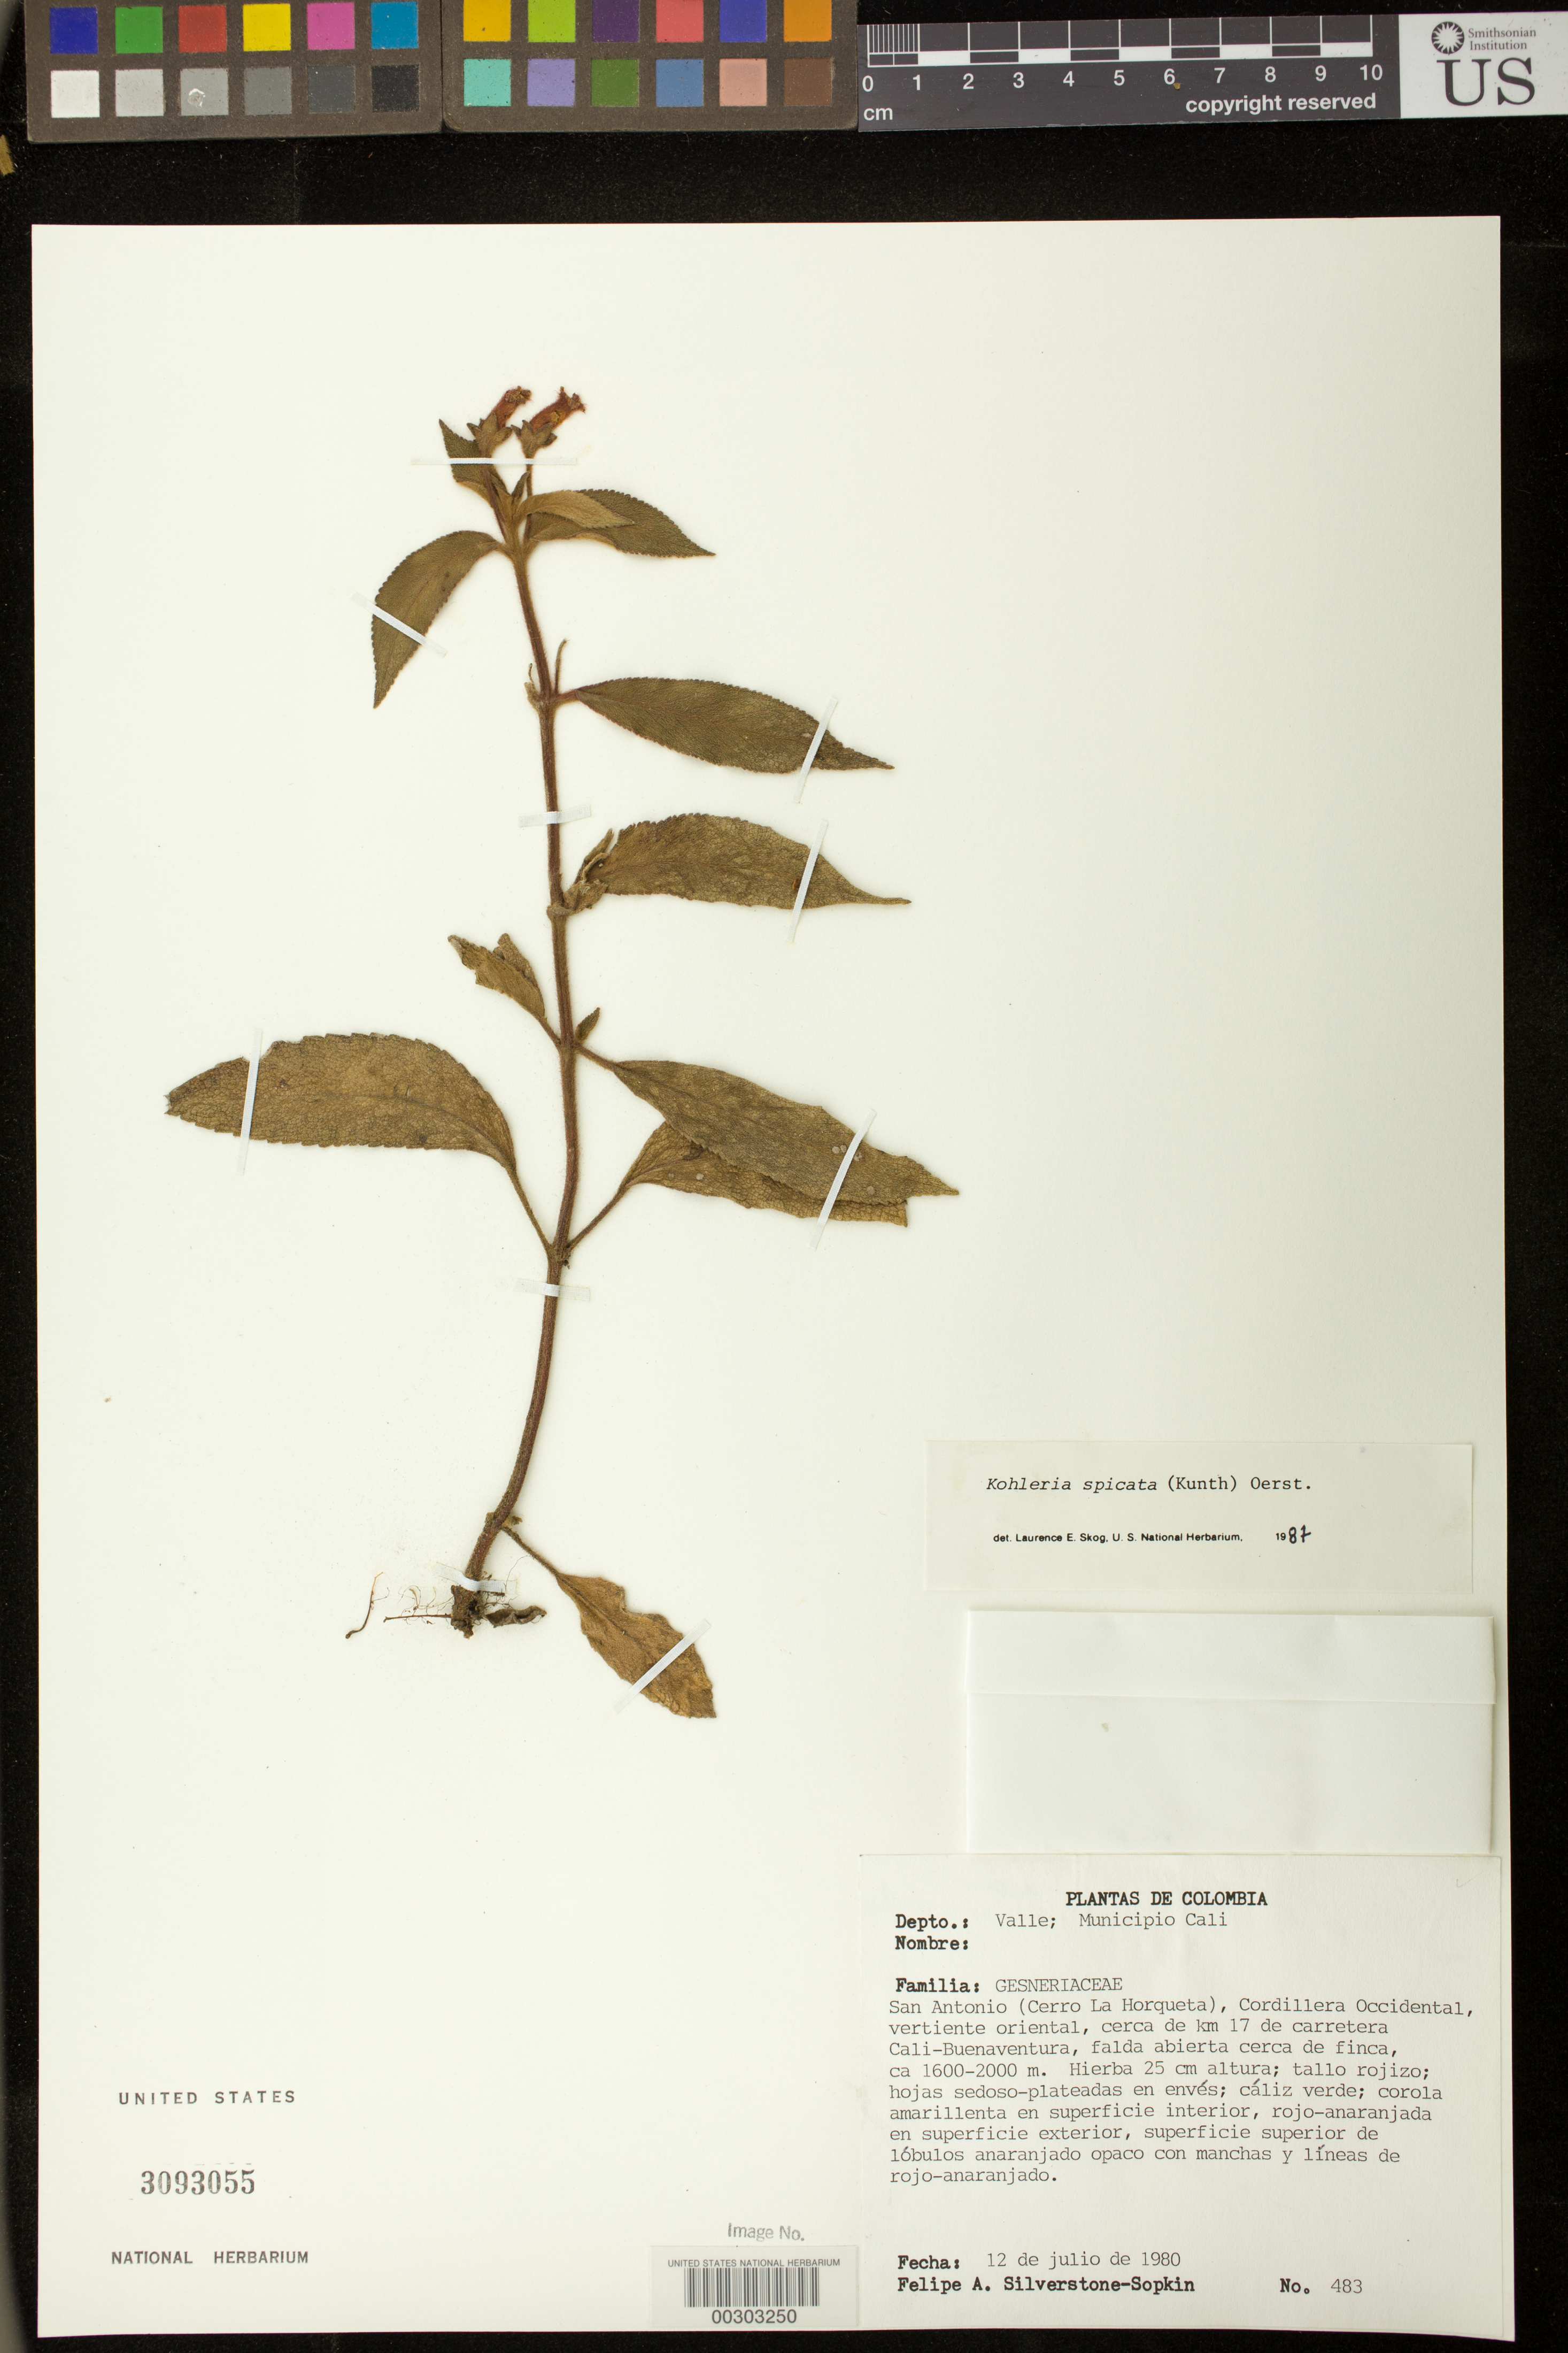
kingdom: Plantae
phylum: Tracheophyta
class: Magnoliopsida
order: Lamiales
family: Gesneriaceae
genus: Kohleria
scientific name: Kohleria spicata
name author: (Kunth) Oerst.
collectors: P. A. Silverstone-Sopkin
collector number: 483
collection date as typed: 12 Jul 1980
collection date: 1980-07-12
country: Colombia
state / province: Valle del Cauca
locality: Mun. of Cali, San Antonio, Cordillera Occidental, eastern slope, near km 17 of Cali-Buenaventura highway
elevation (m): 1600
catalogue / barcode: US 3093055